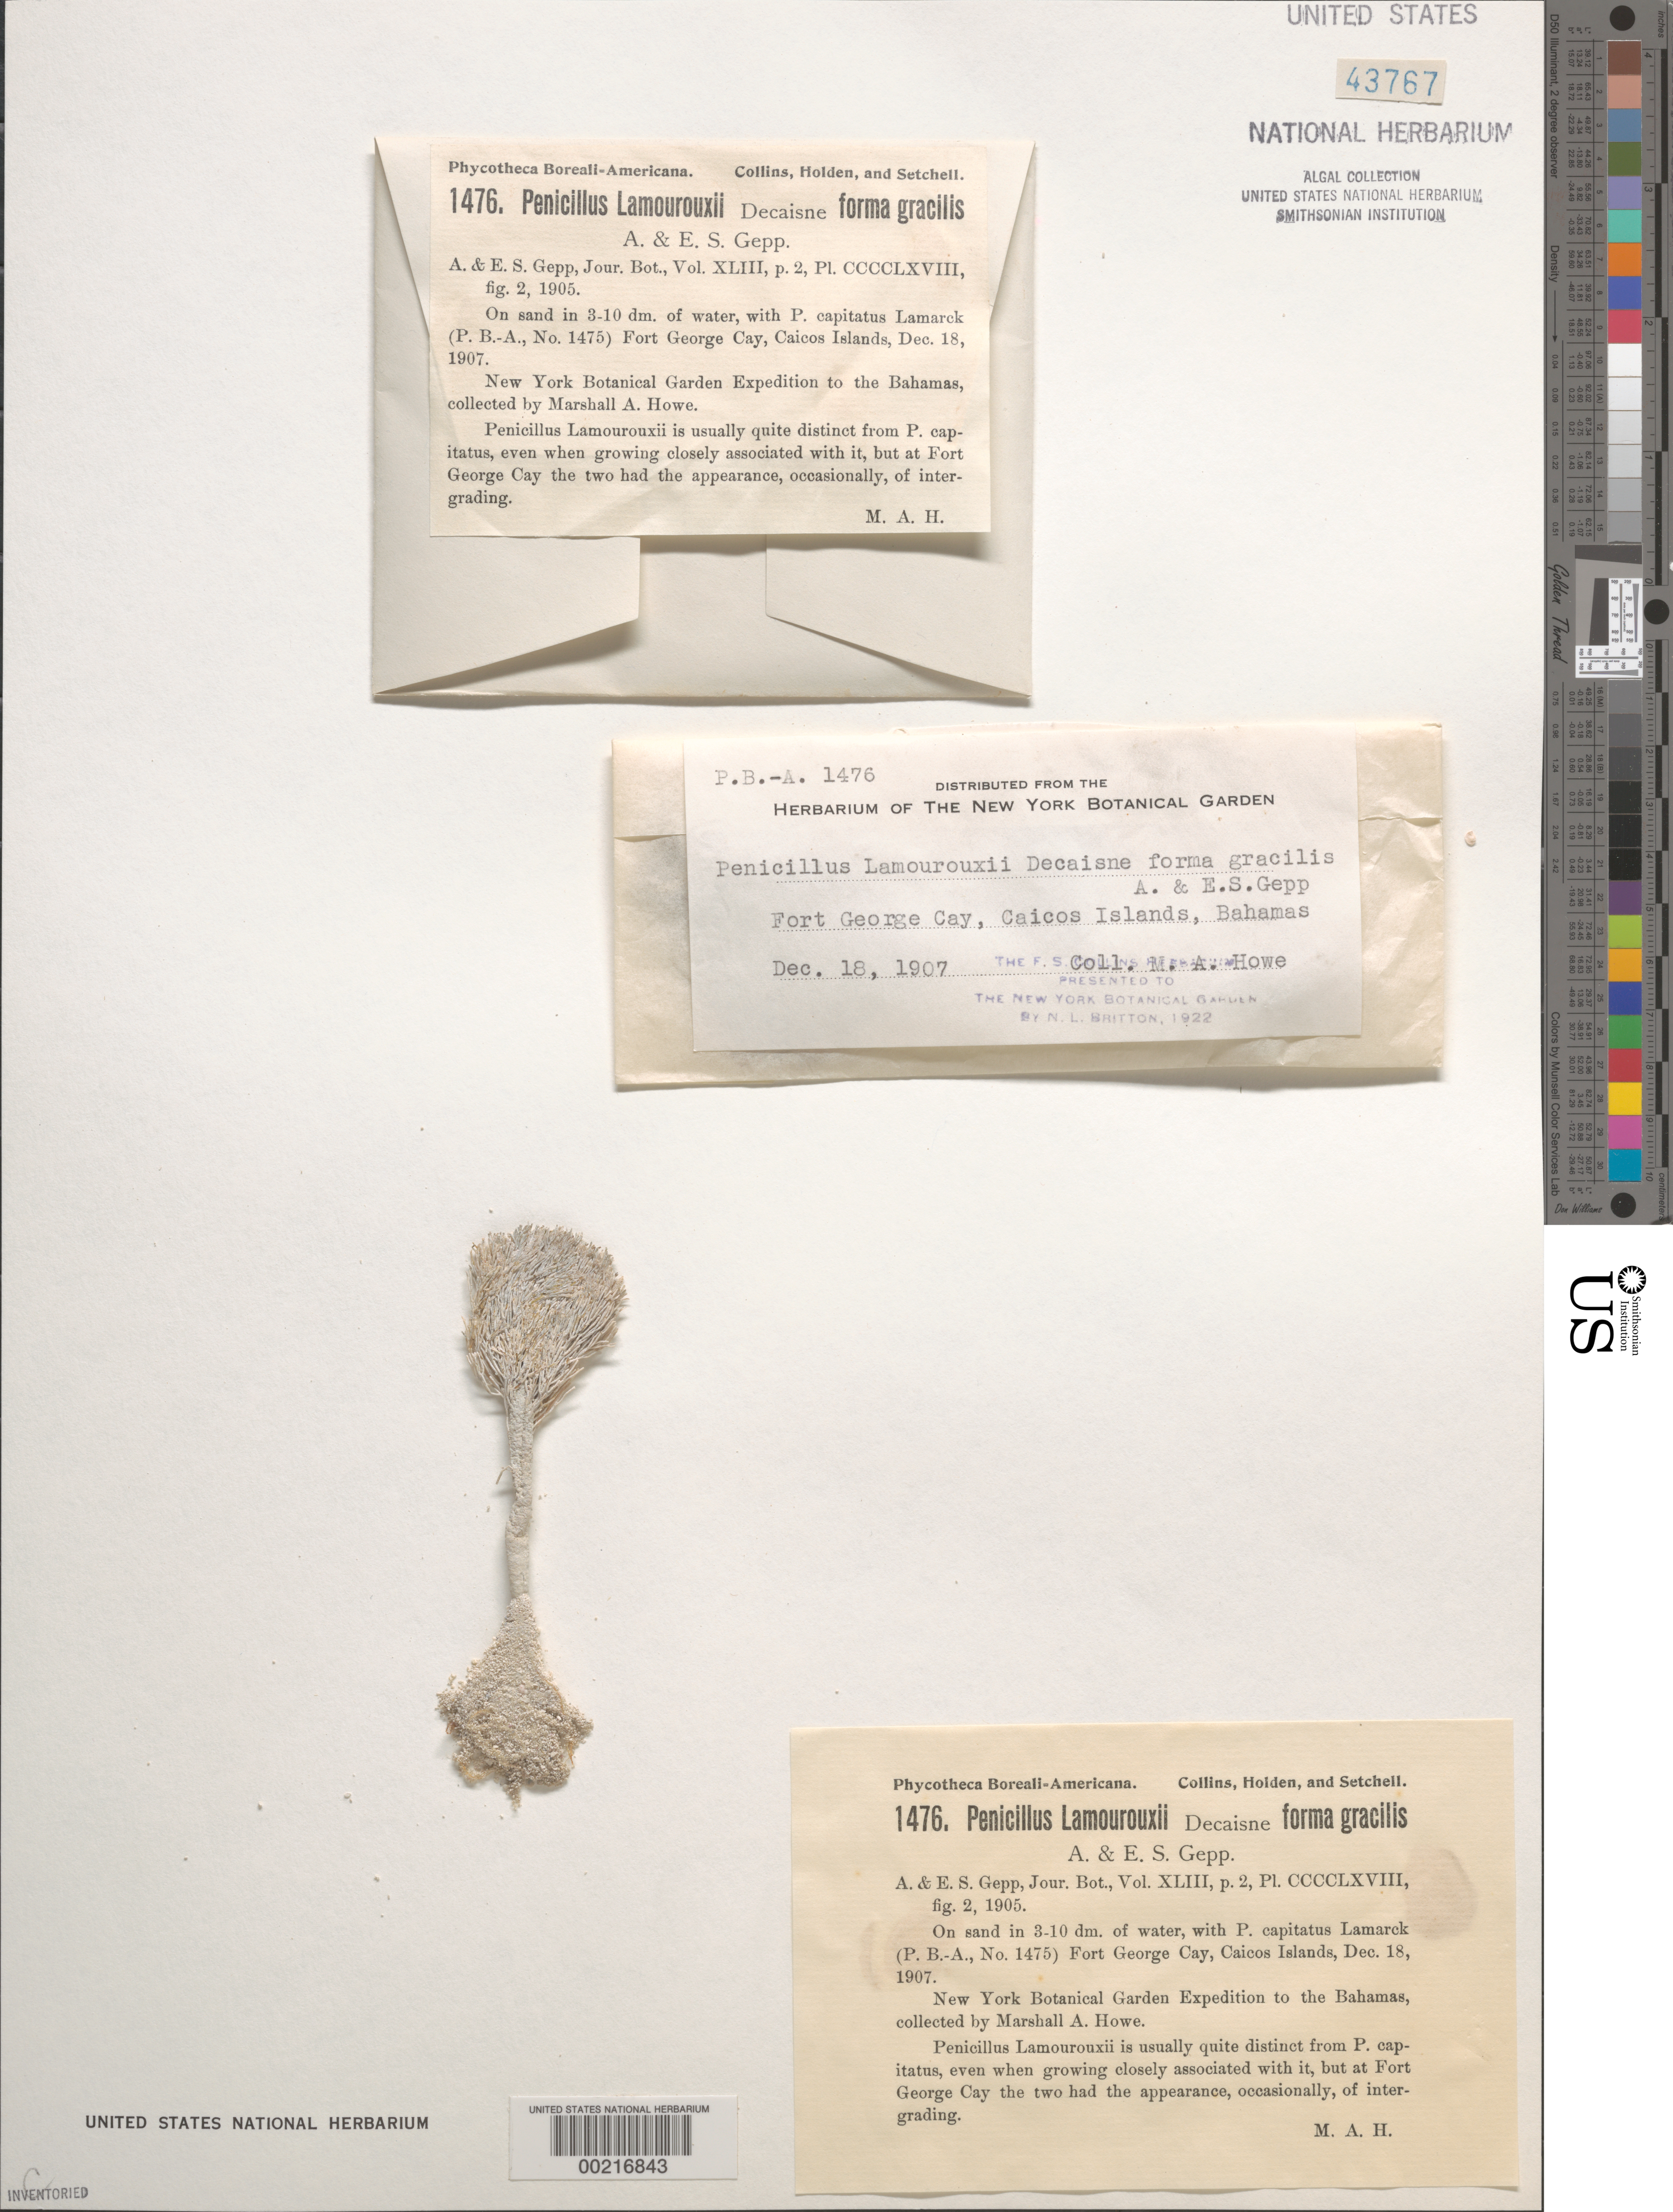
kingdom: Plantae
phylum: Chlorophyta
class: Ulvophyceae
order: Bryopsidales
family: Udoteaceae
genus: Penicillus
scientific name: Penicillus lamourouxii f. gracilis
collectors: M. A. Howe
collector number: PB-A 1476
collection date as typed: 18 Dec 1907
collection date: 1907-12-18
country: Turks and Caicos Islands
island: Fort George Cay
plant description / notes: Collins, Holden & Setchell, Phycotheca Boreali-Americana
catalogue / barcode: US 43767